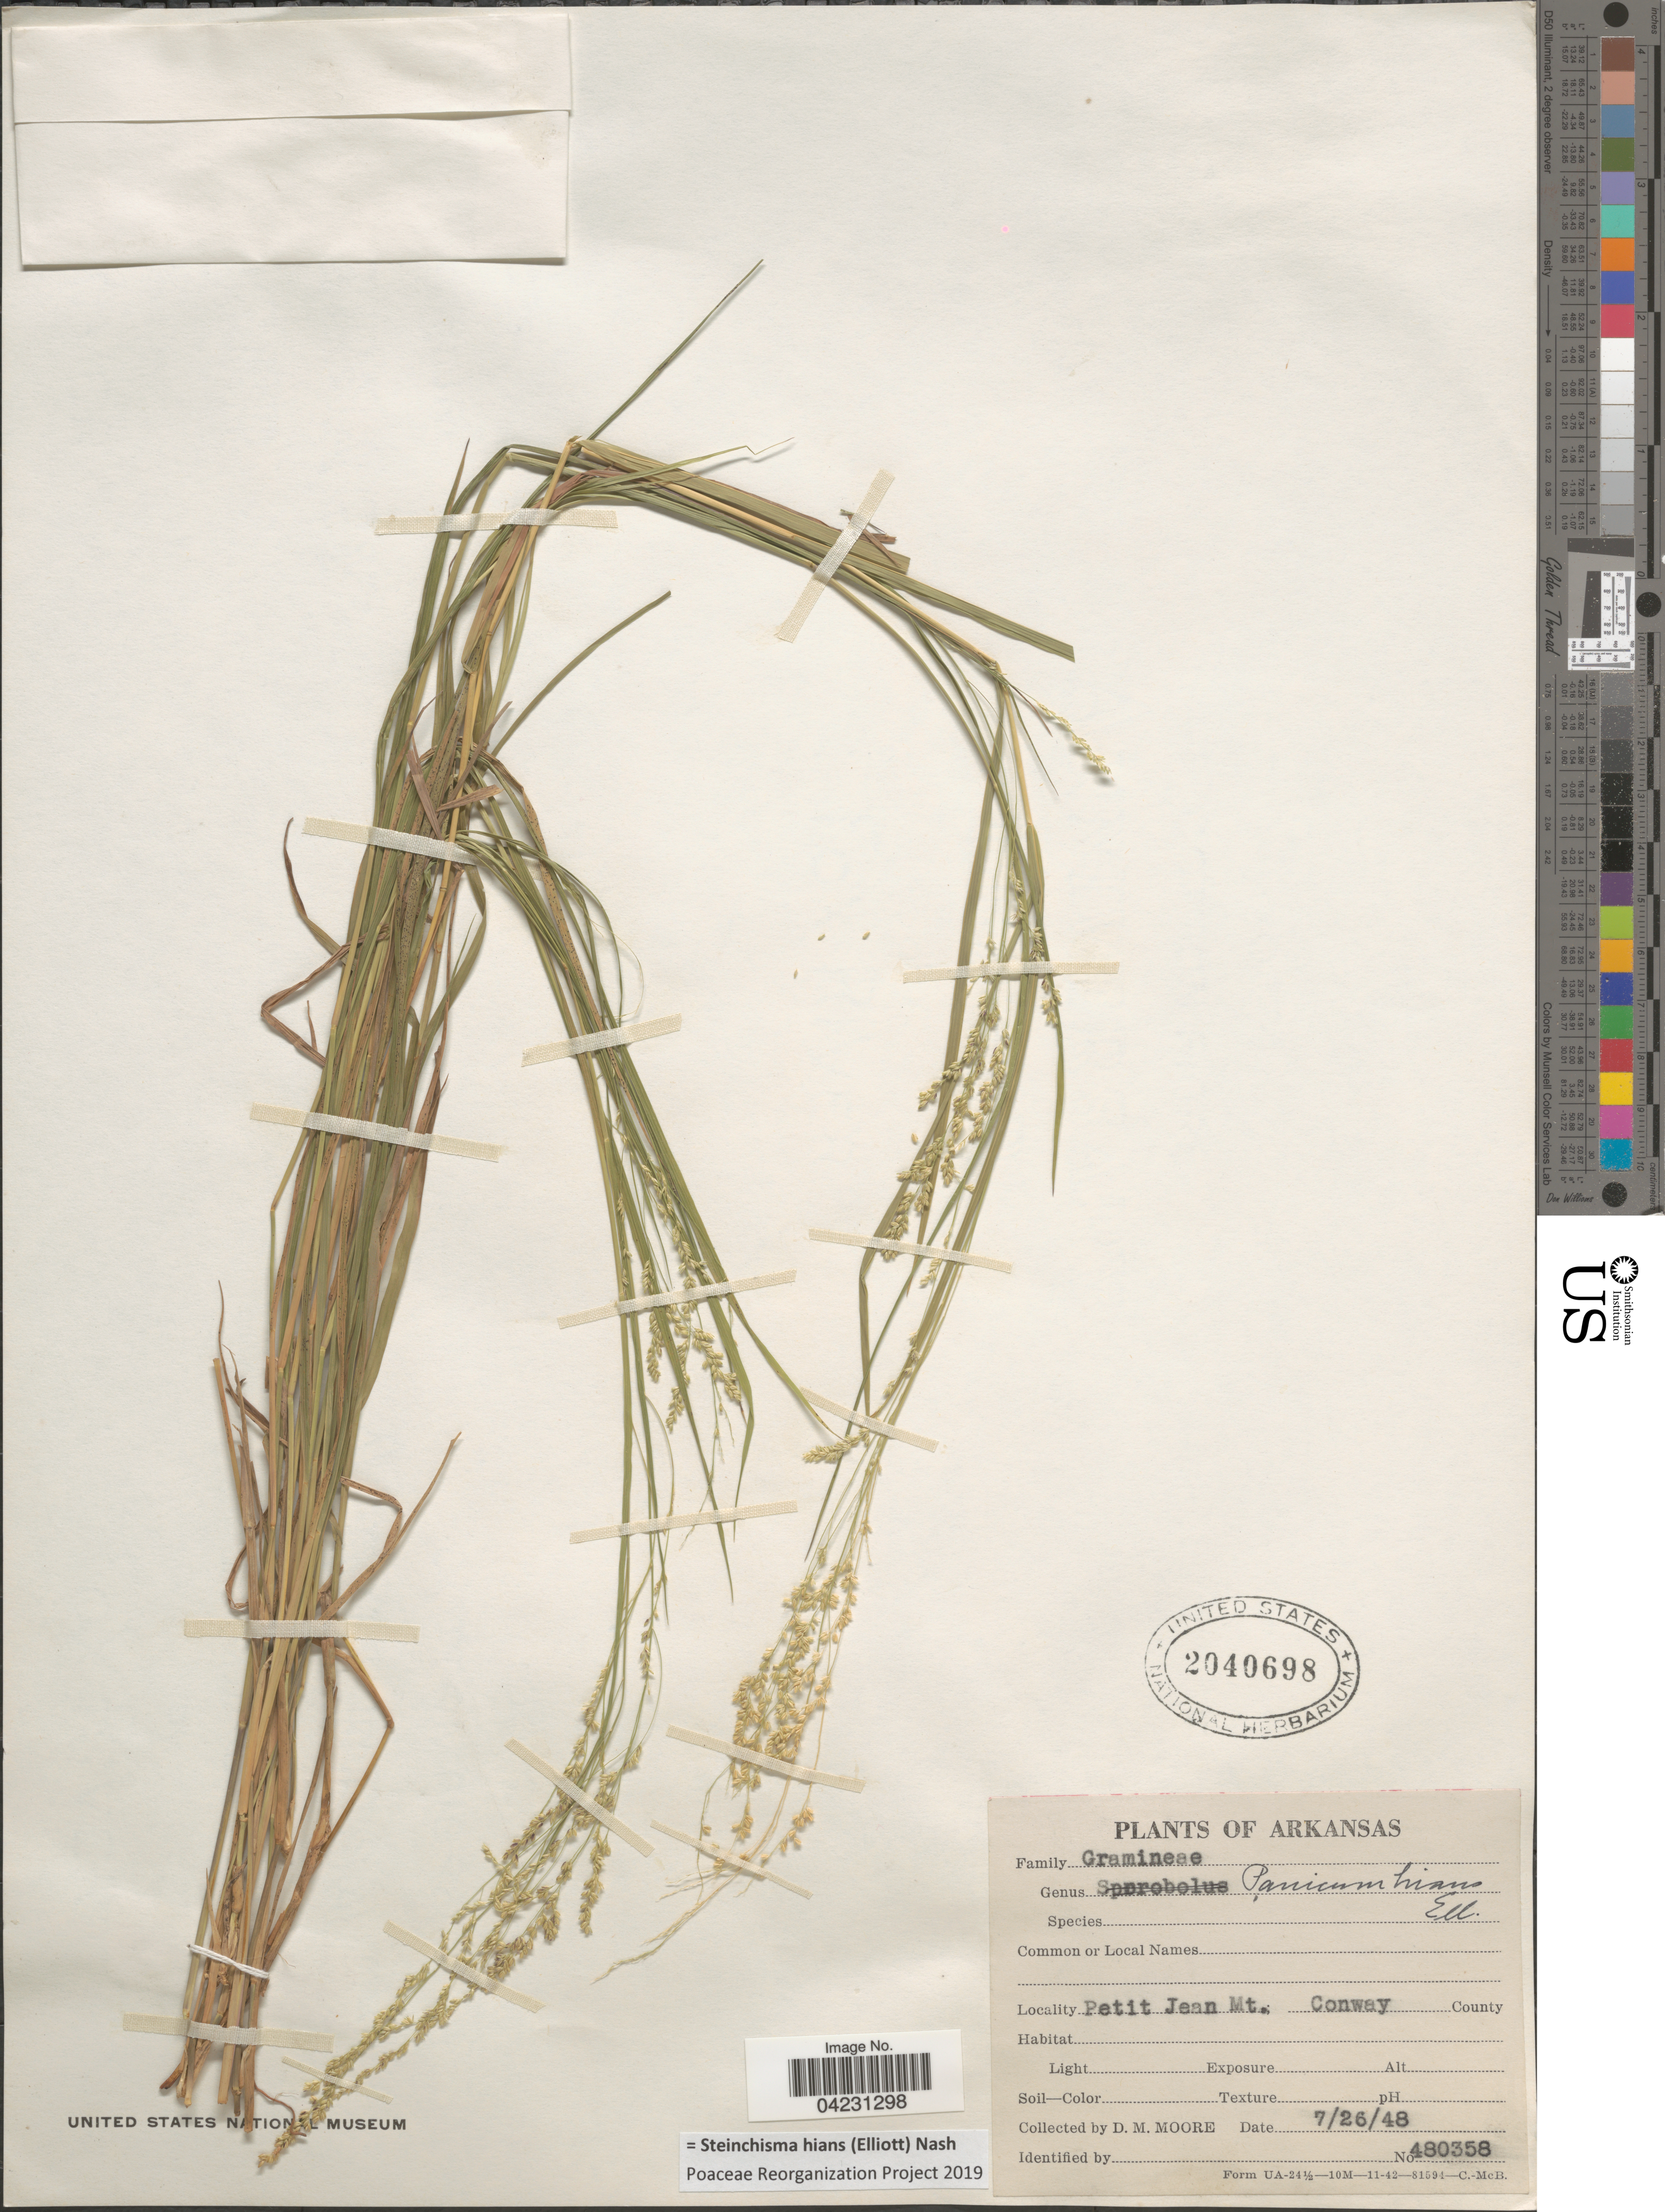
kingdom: Plantae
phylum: Tracheophyta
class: Liliopsida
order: Poales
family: Poaceae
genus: Steinchisma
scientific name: Steinchisma hians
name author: (Elliott) Nash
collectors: D. Moore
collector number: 480358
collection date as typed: Transcribed d/m/y: 26/7/48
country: United States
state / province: Arkansas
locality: Petit Jean Mt. Conway County.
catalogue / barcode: US 2040698